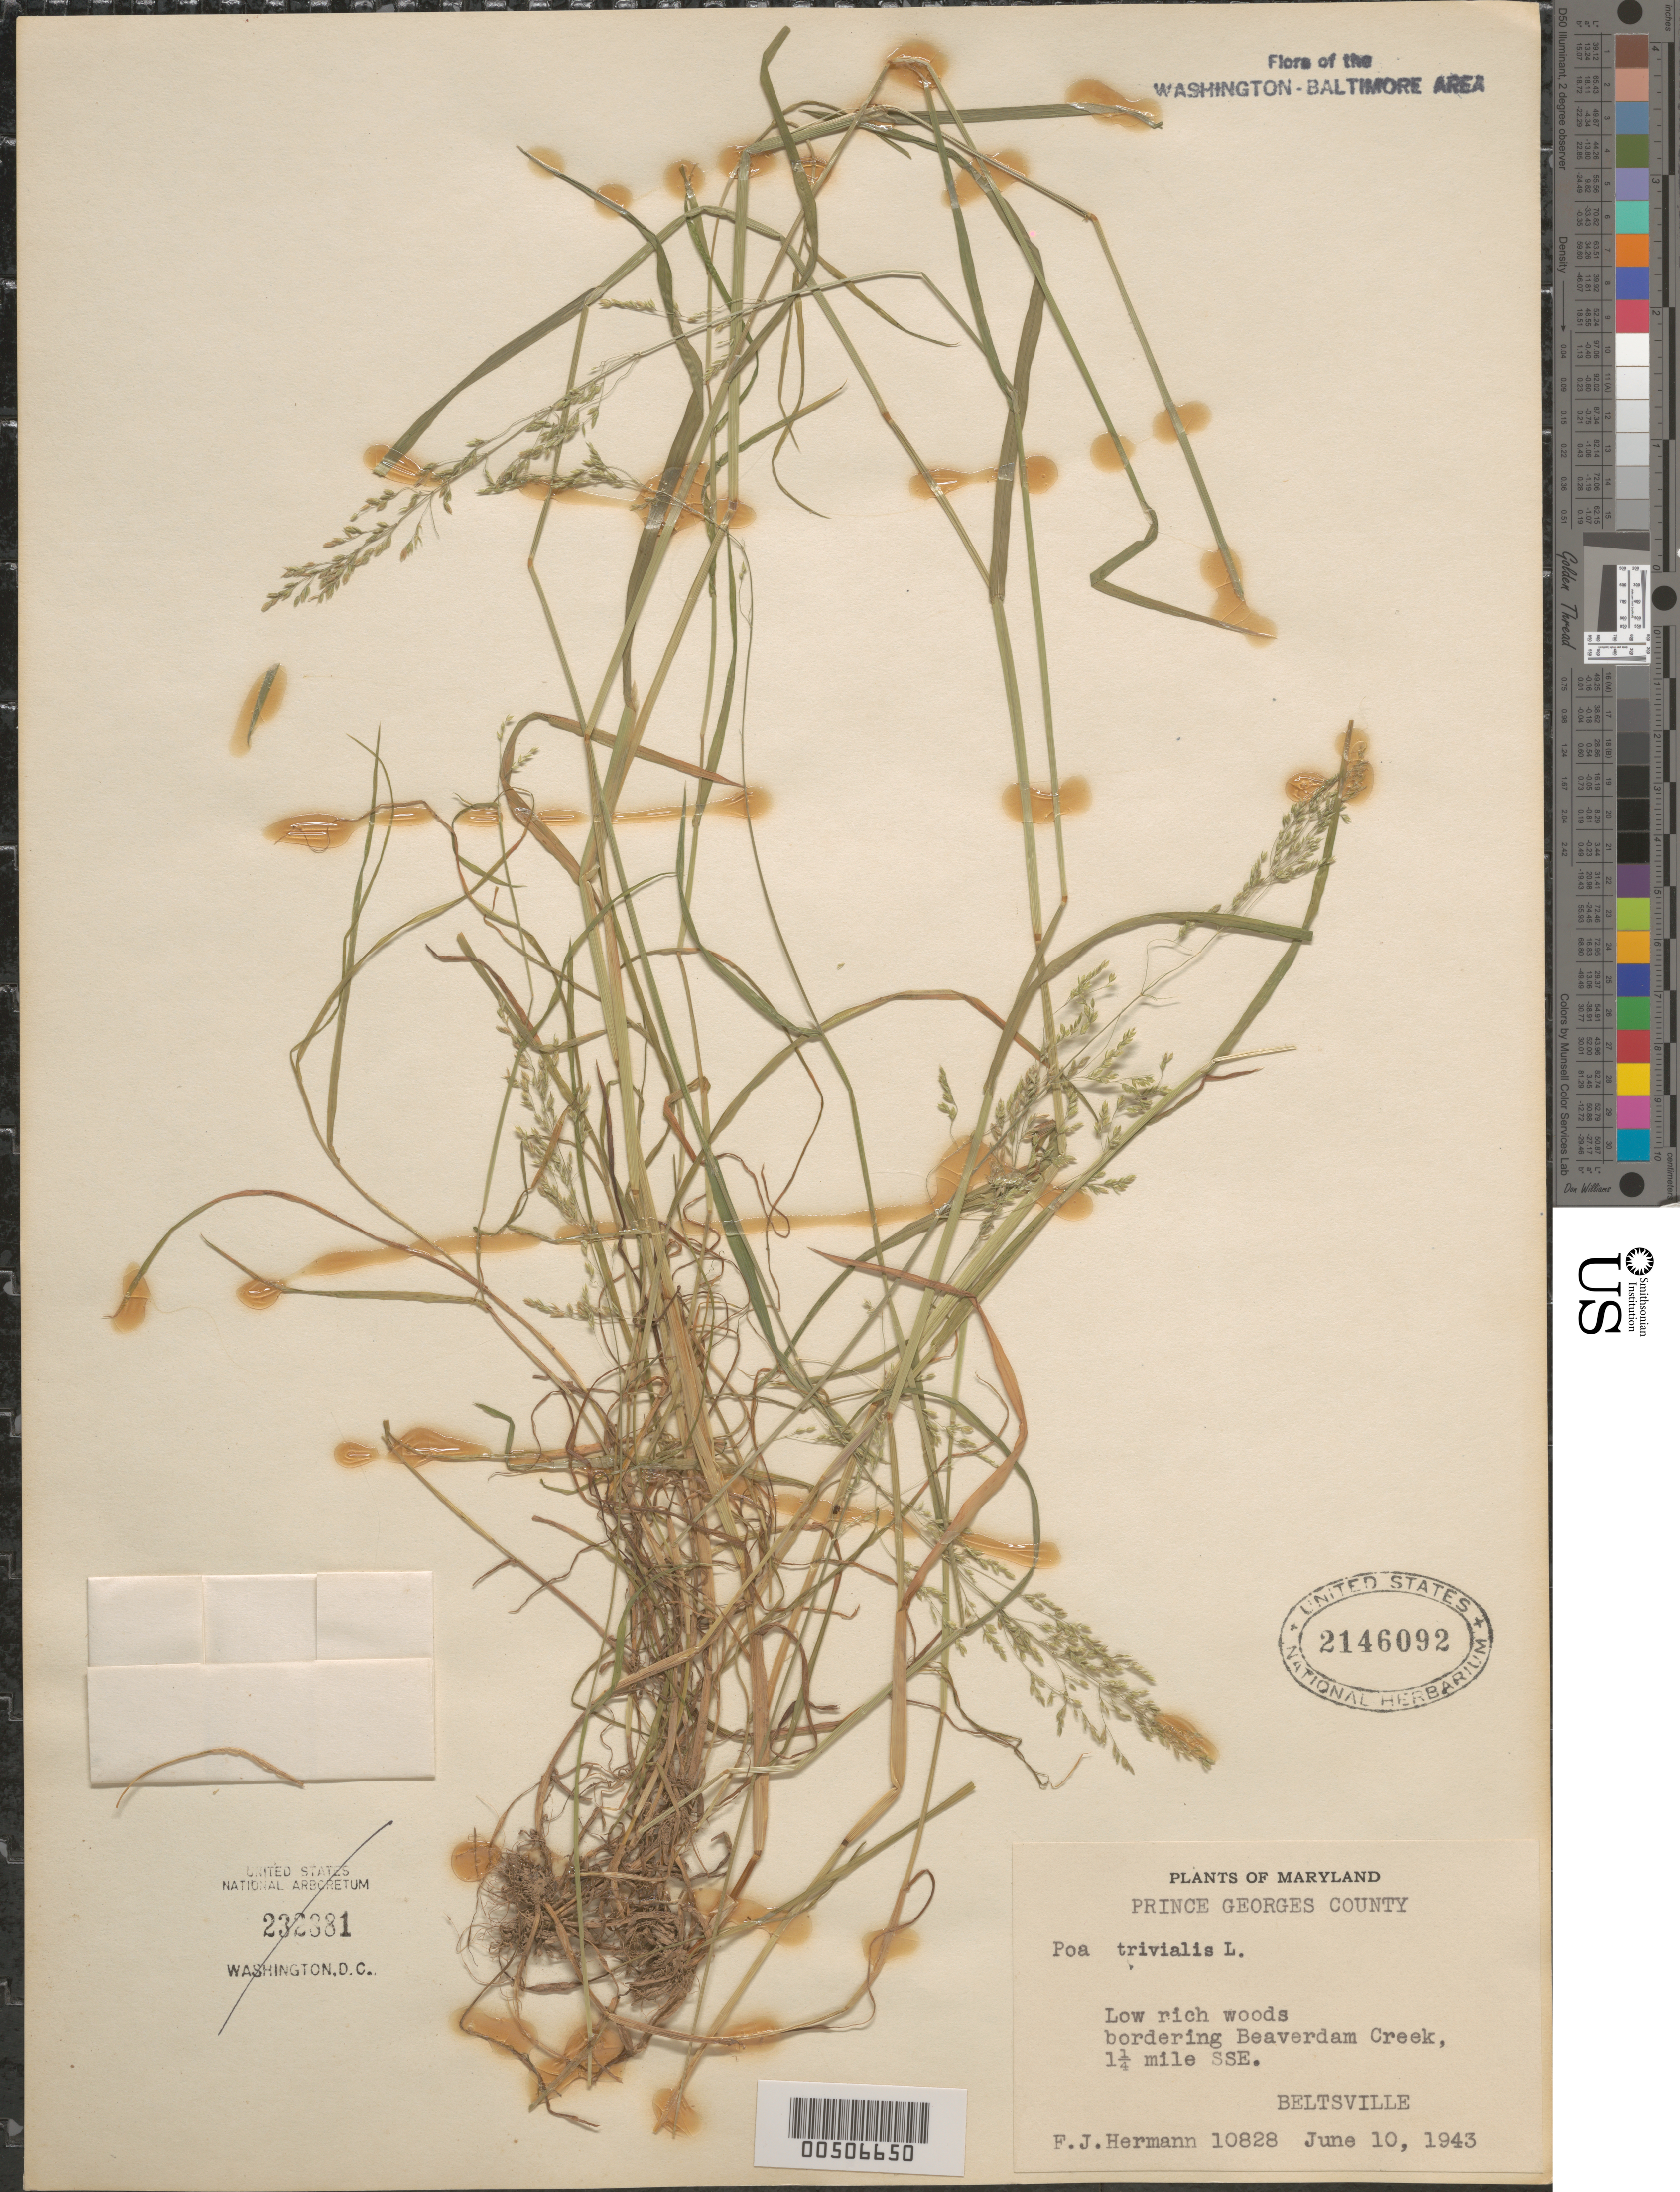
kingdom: Plantae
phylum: Tracheophyta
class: Liliopsida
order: Poales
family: Poaceae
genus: Poa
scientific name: Poa trivialis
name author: L.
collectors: F. J. Hermann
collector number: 10828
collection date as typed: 10 Jun 1943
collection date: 1943-06-10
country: United States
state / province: Maryland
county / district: Prince George's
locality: Beaverdam Creek, Beltsville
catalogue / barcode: US 2146092